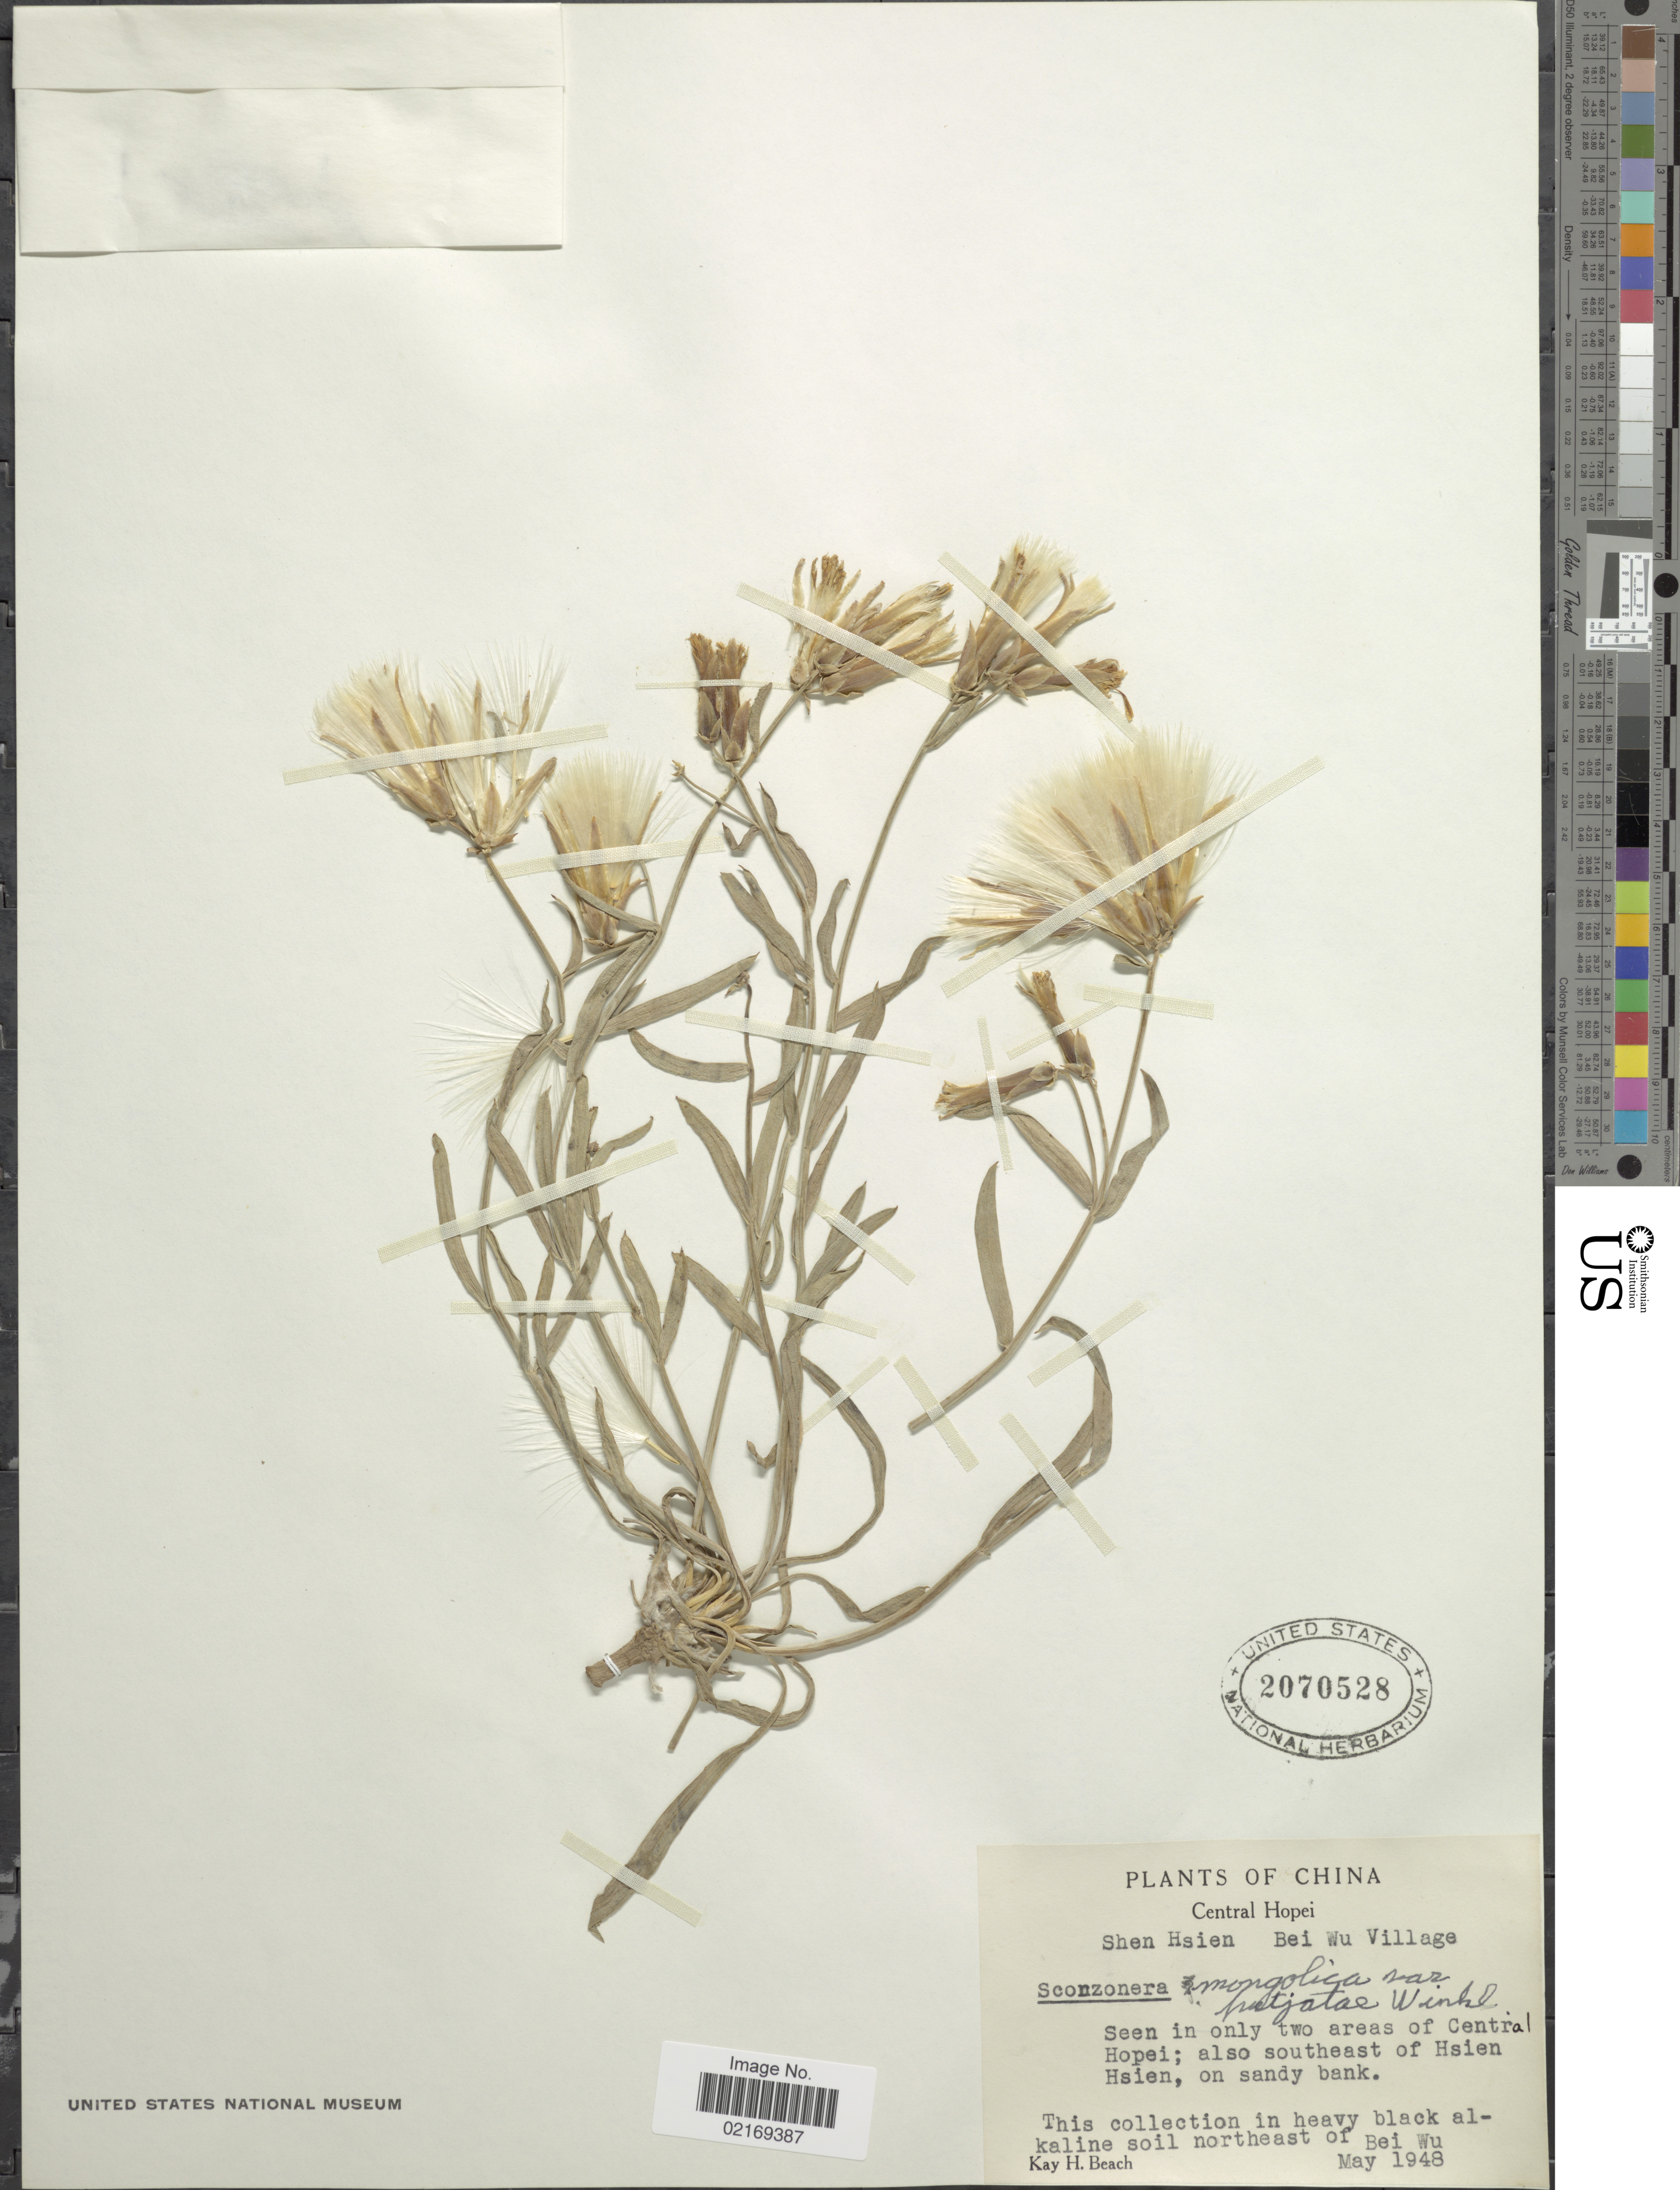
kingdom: Plantae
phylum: Tracheophyta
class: Magnoliopsida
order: Asterales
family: Asteraceae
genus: Scorzonera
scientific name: Scorzonera mongolica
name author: Maxim.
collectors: K. H. Beach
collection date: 1948-05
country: China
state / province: Hebei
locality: Central hopei, Shen Hsien, Bei Wu Village, northeast of Bei Wu.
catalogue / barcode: US 2070528